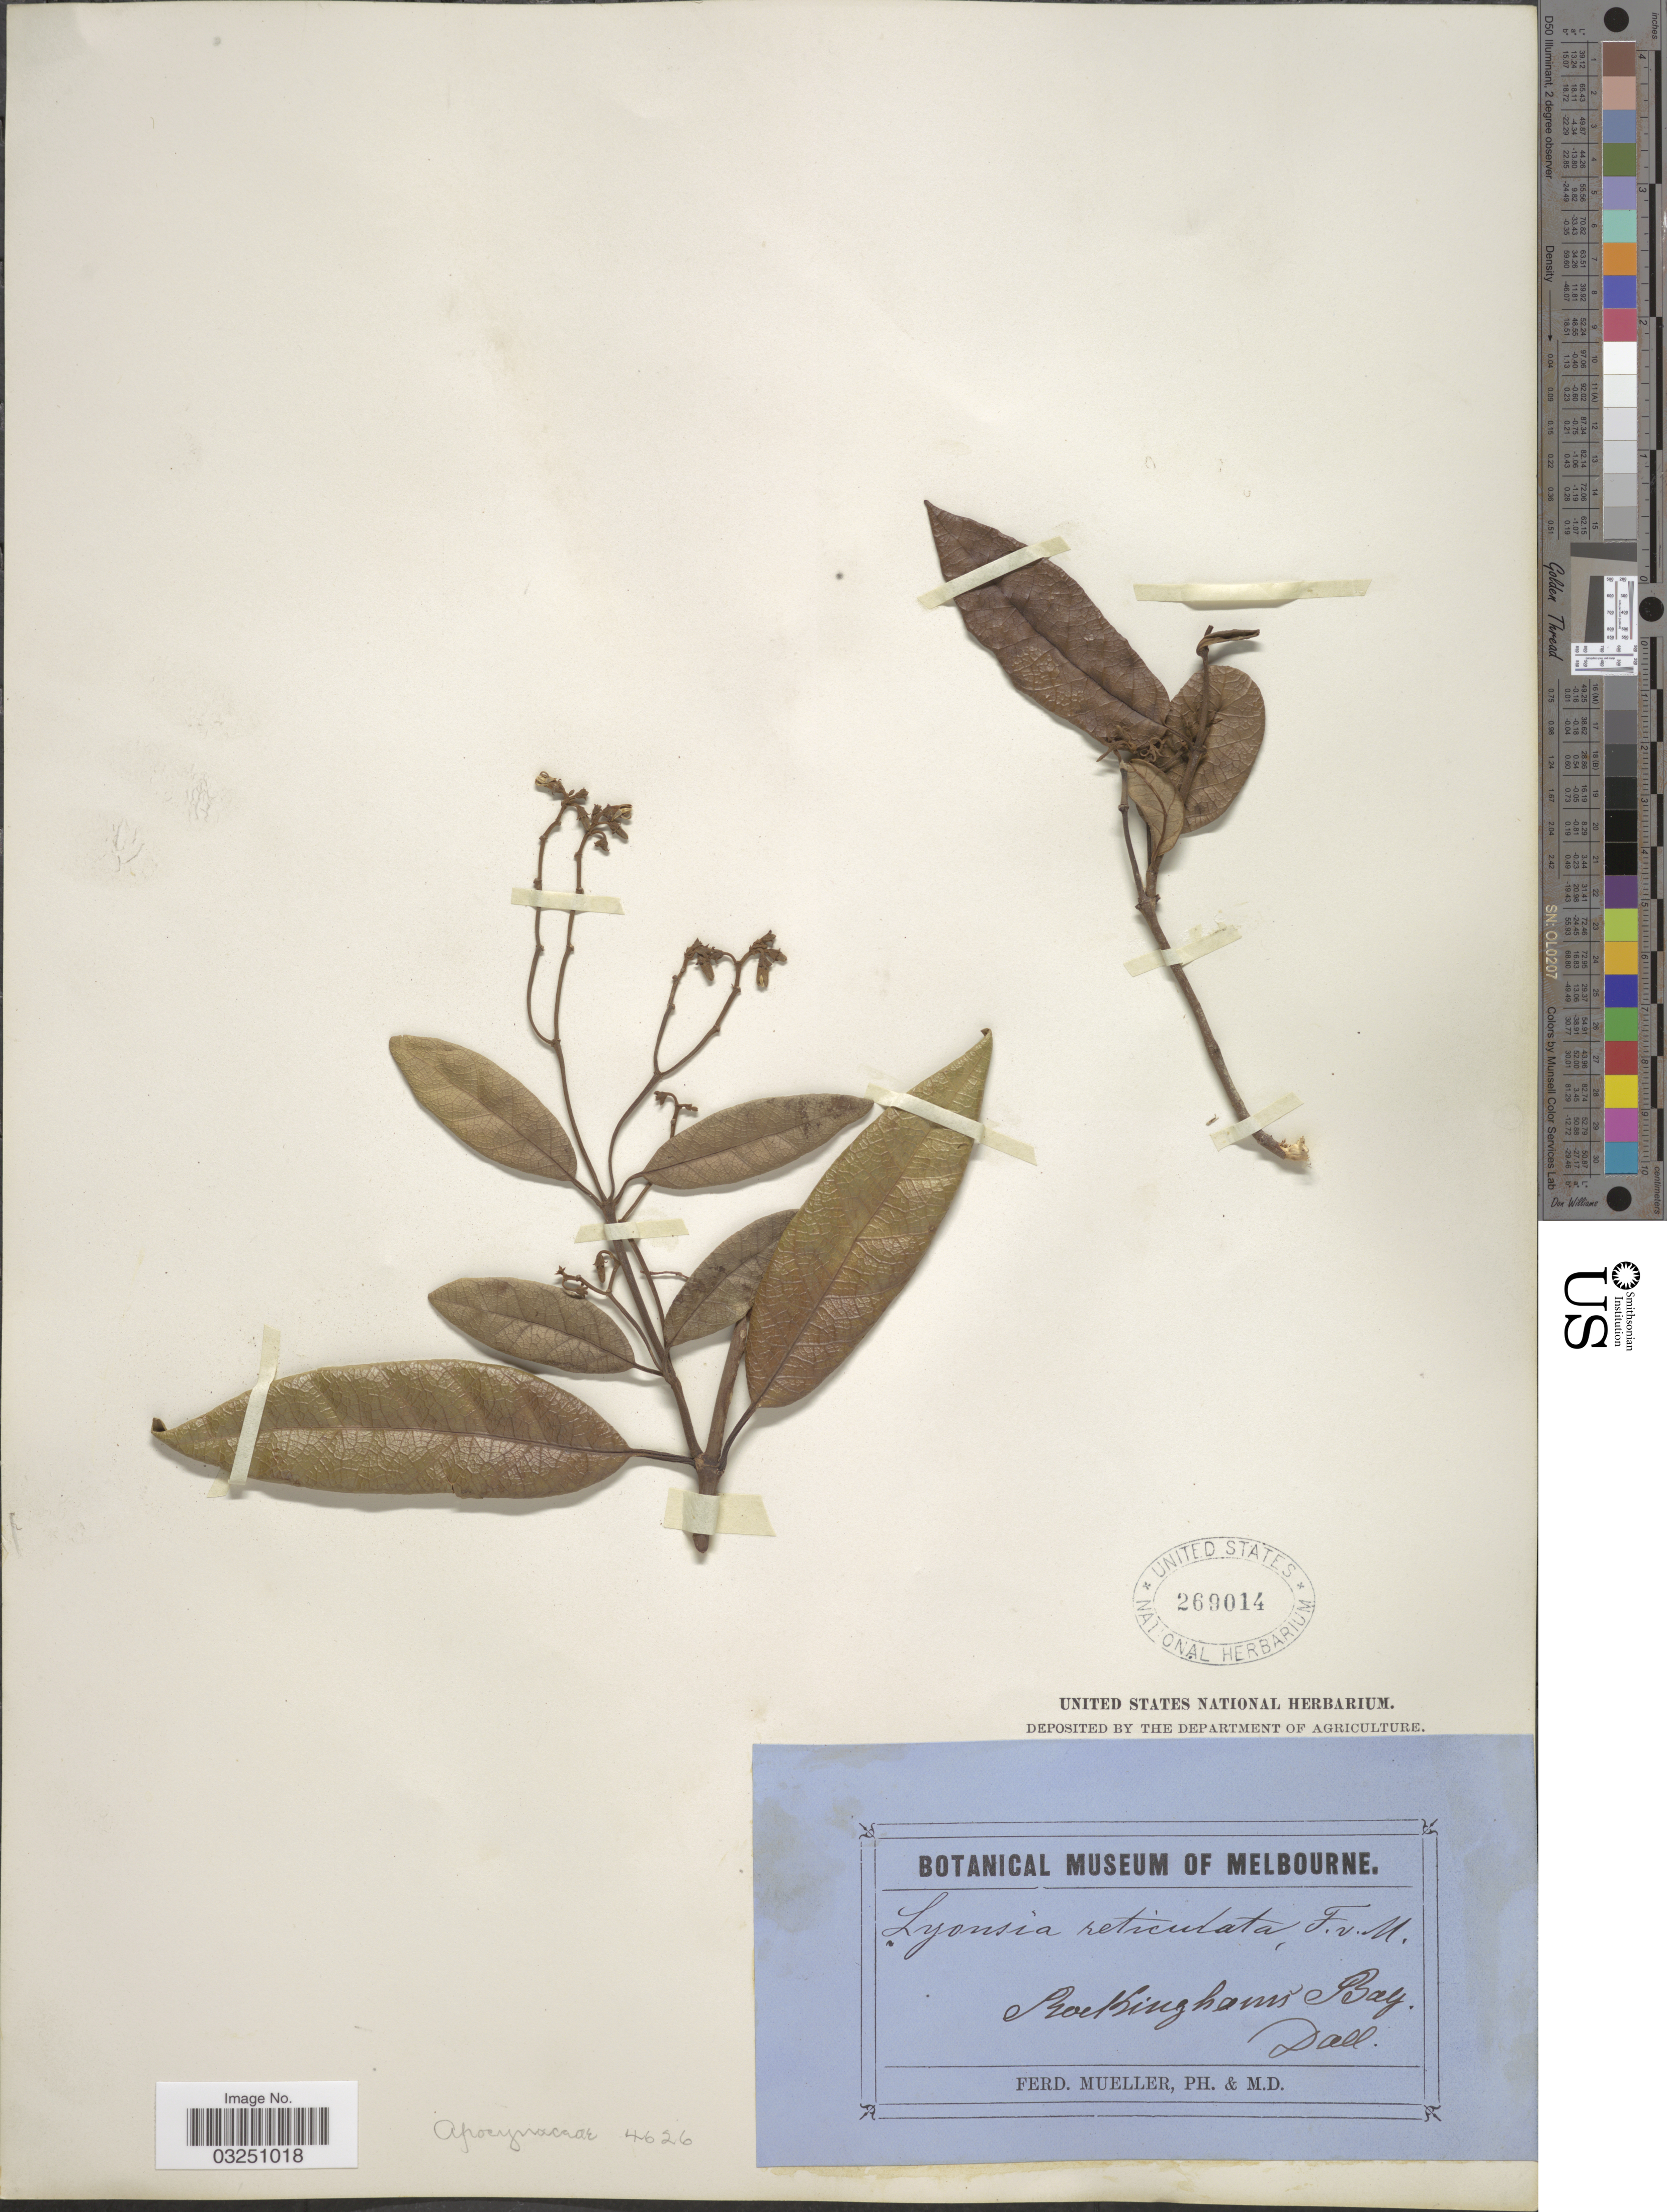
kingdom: Plantae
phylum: Tracheophyta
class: Magnoliopsida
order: Myrtales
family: Lythraceae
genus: Parsonsia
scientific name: Parsonsia reticulata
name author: (F. Muell.) F. Muell.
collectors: -. Dall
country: Australia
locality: Rockinghams Bay.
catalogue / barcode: US 269014